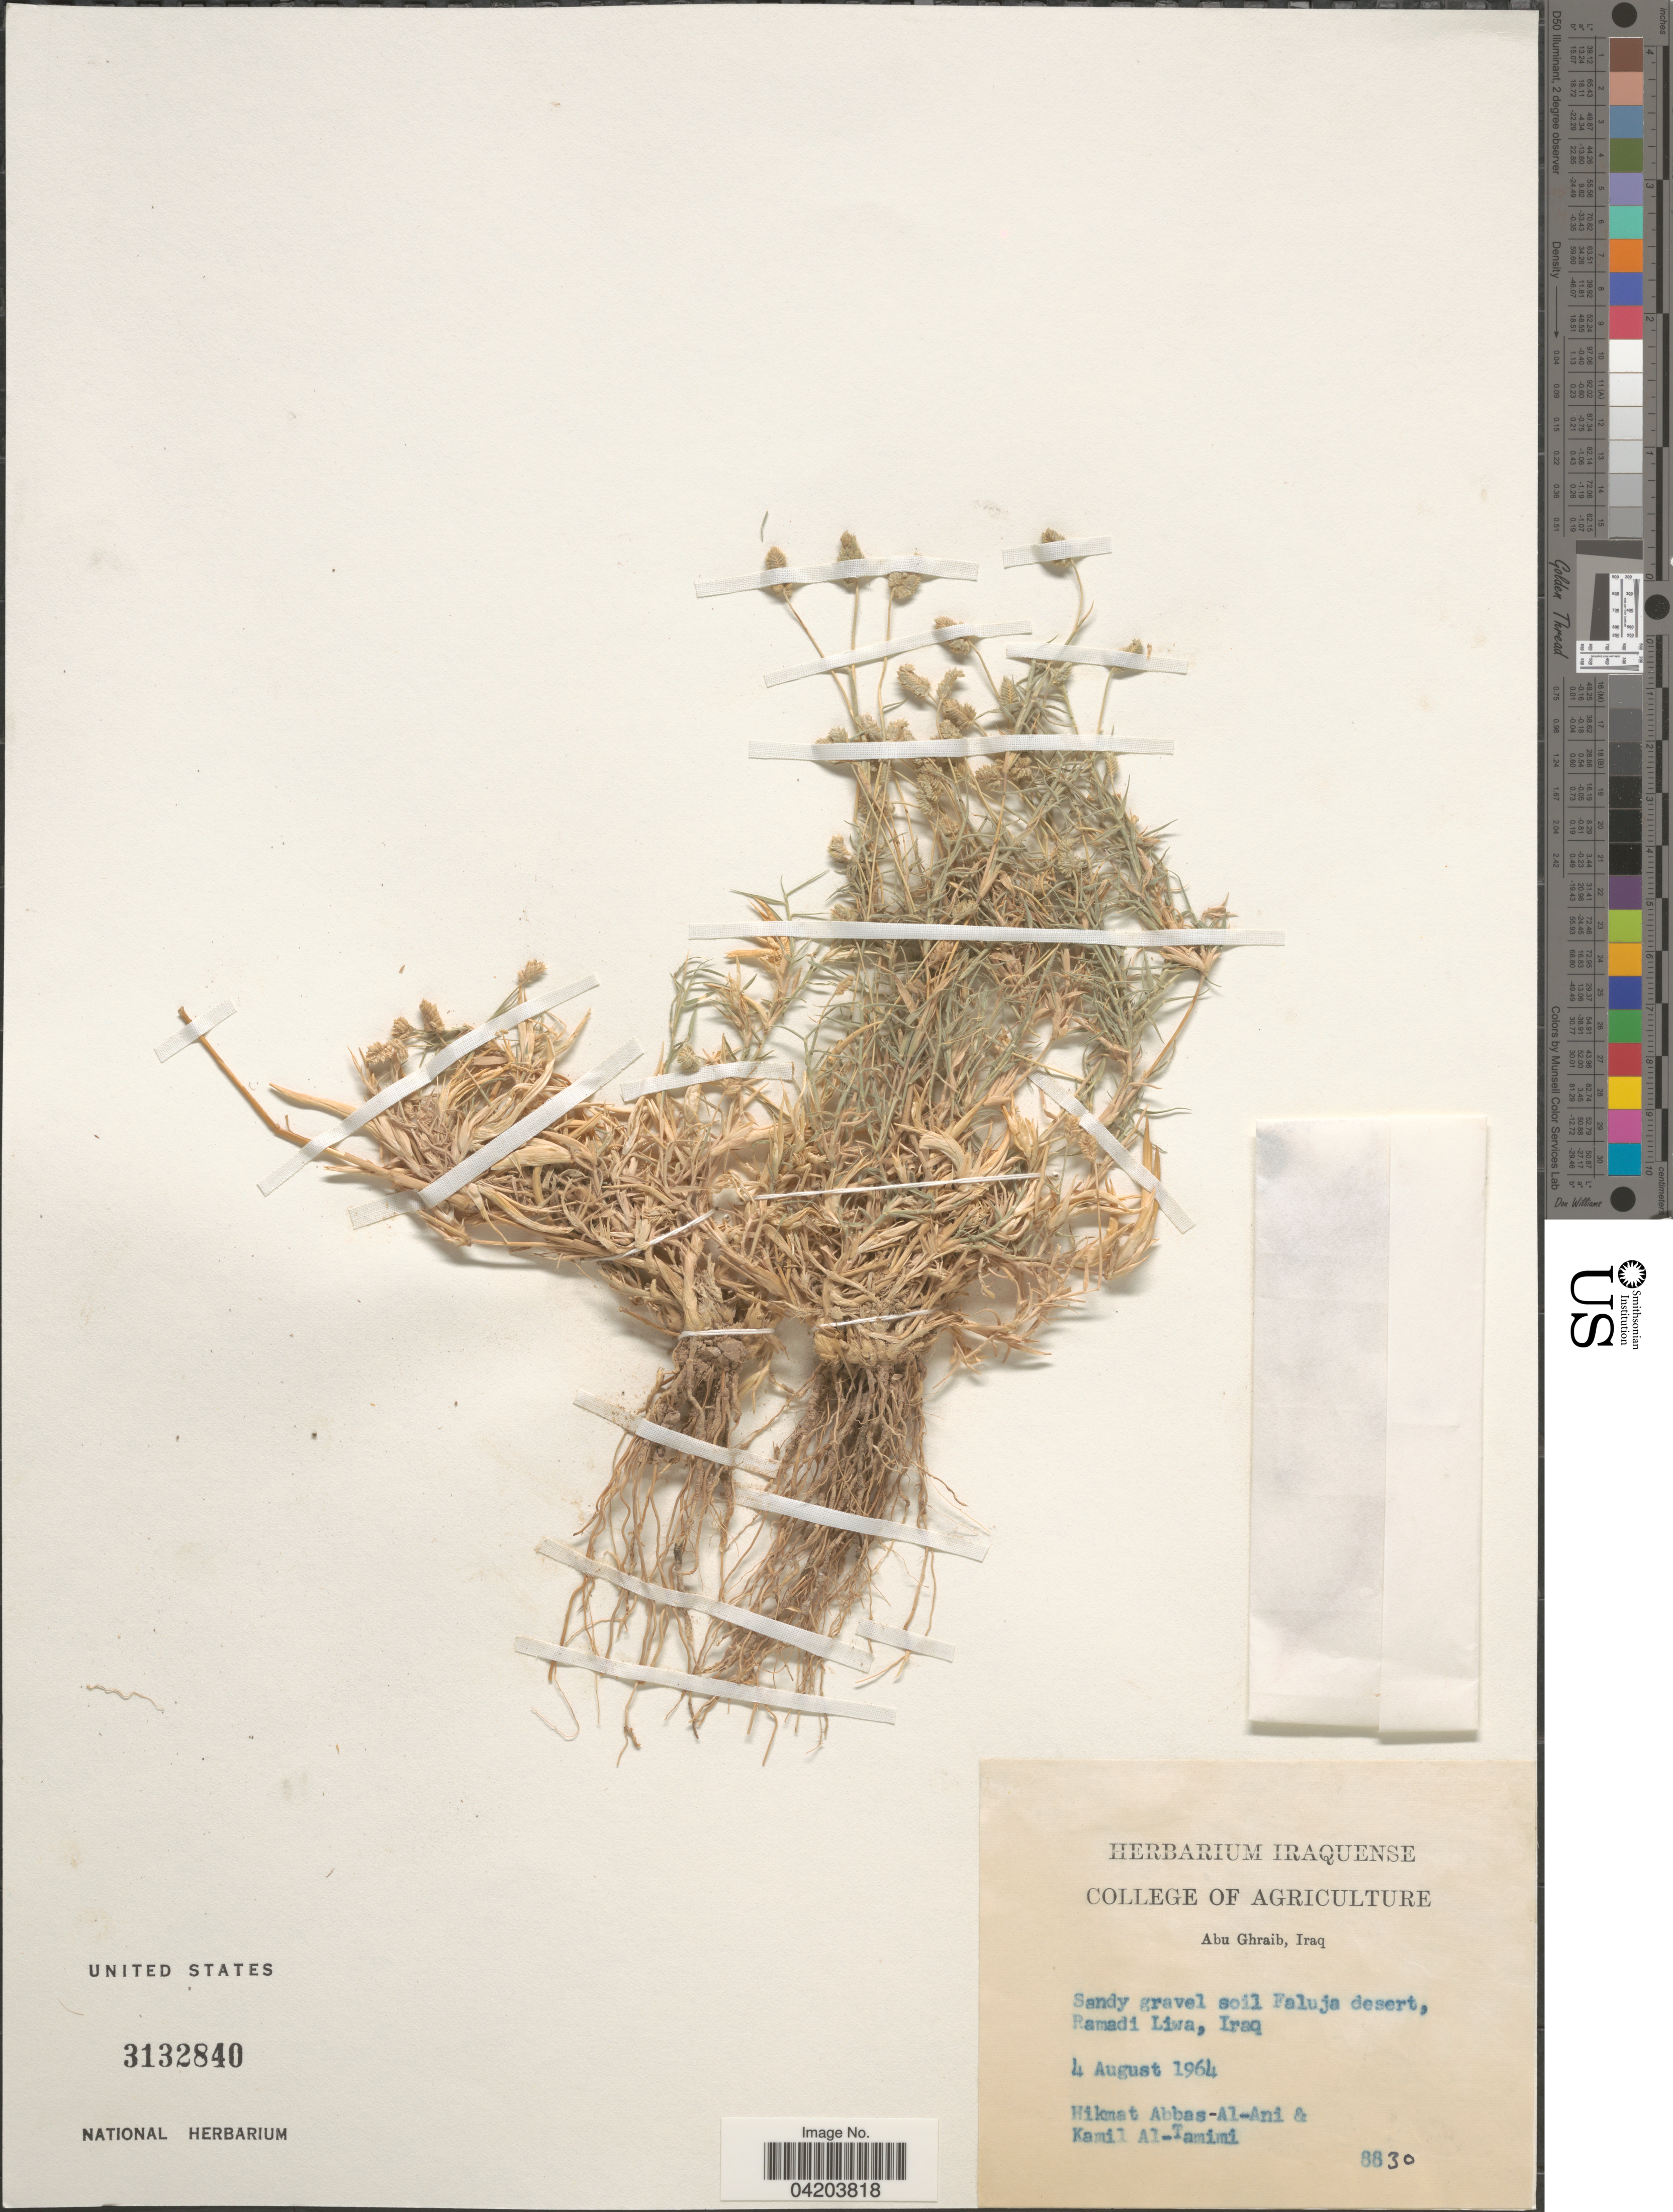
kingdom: Plantae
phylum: Tracheophyta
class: Liliopsida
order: Poales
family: Poaceae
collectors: H. Abbas & K. Al-Tamini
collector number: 8830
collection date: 1964-08-04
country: Iraq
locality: Sandy gravel soil Faluja desert, Ramadi Liwa.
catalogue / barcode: US 3132840